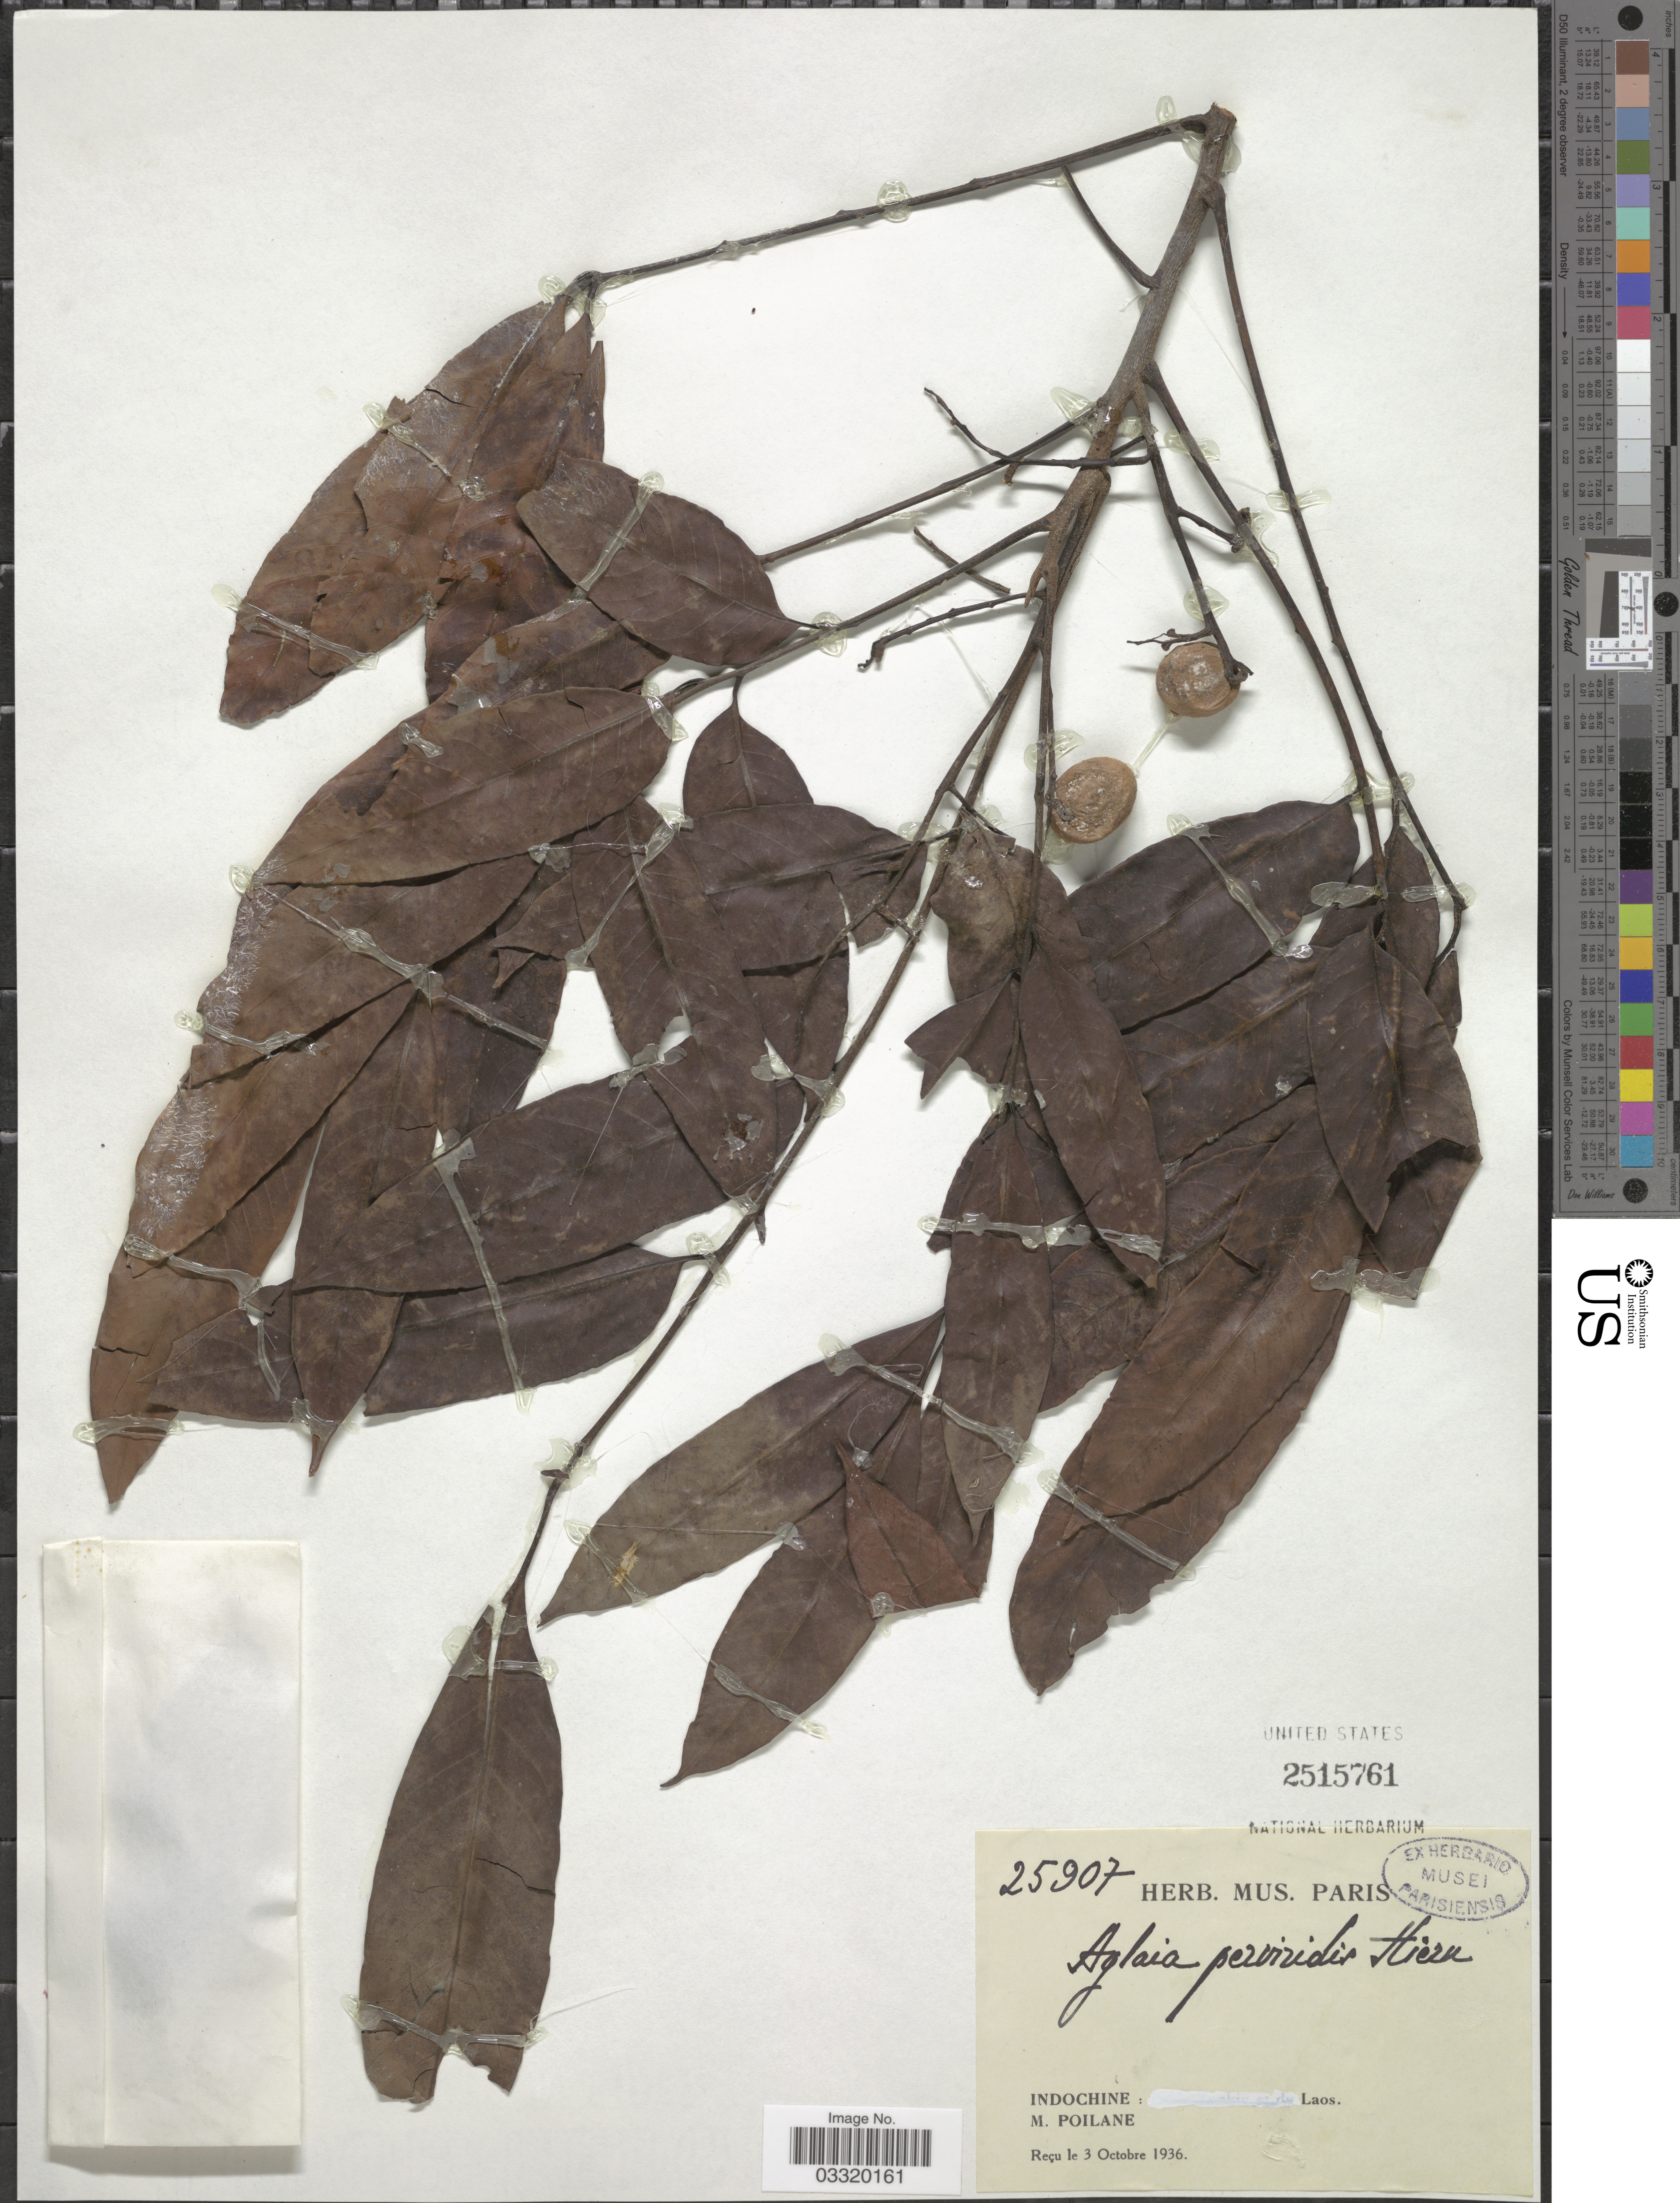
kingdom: Plantae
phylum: Tracheophyta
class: Magnoliopsida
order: Sapindales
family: Meliaceae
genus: Aglaia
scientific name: Aglaia pervividis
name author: Hiern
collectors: M. Poilane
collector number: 25907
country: Laos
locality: Indochine.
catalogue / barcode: US 2515761